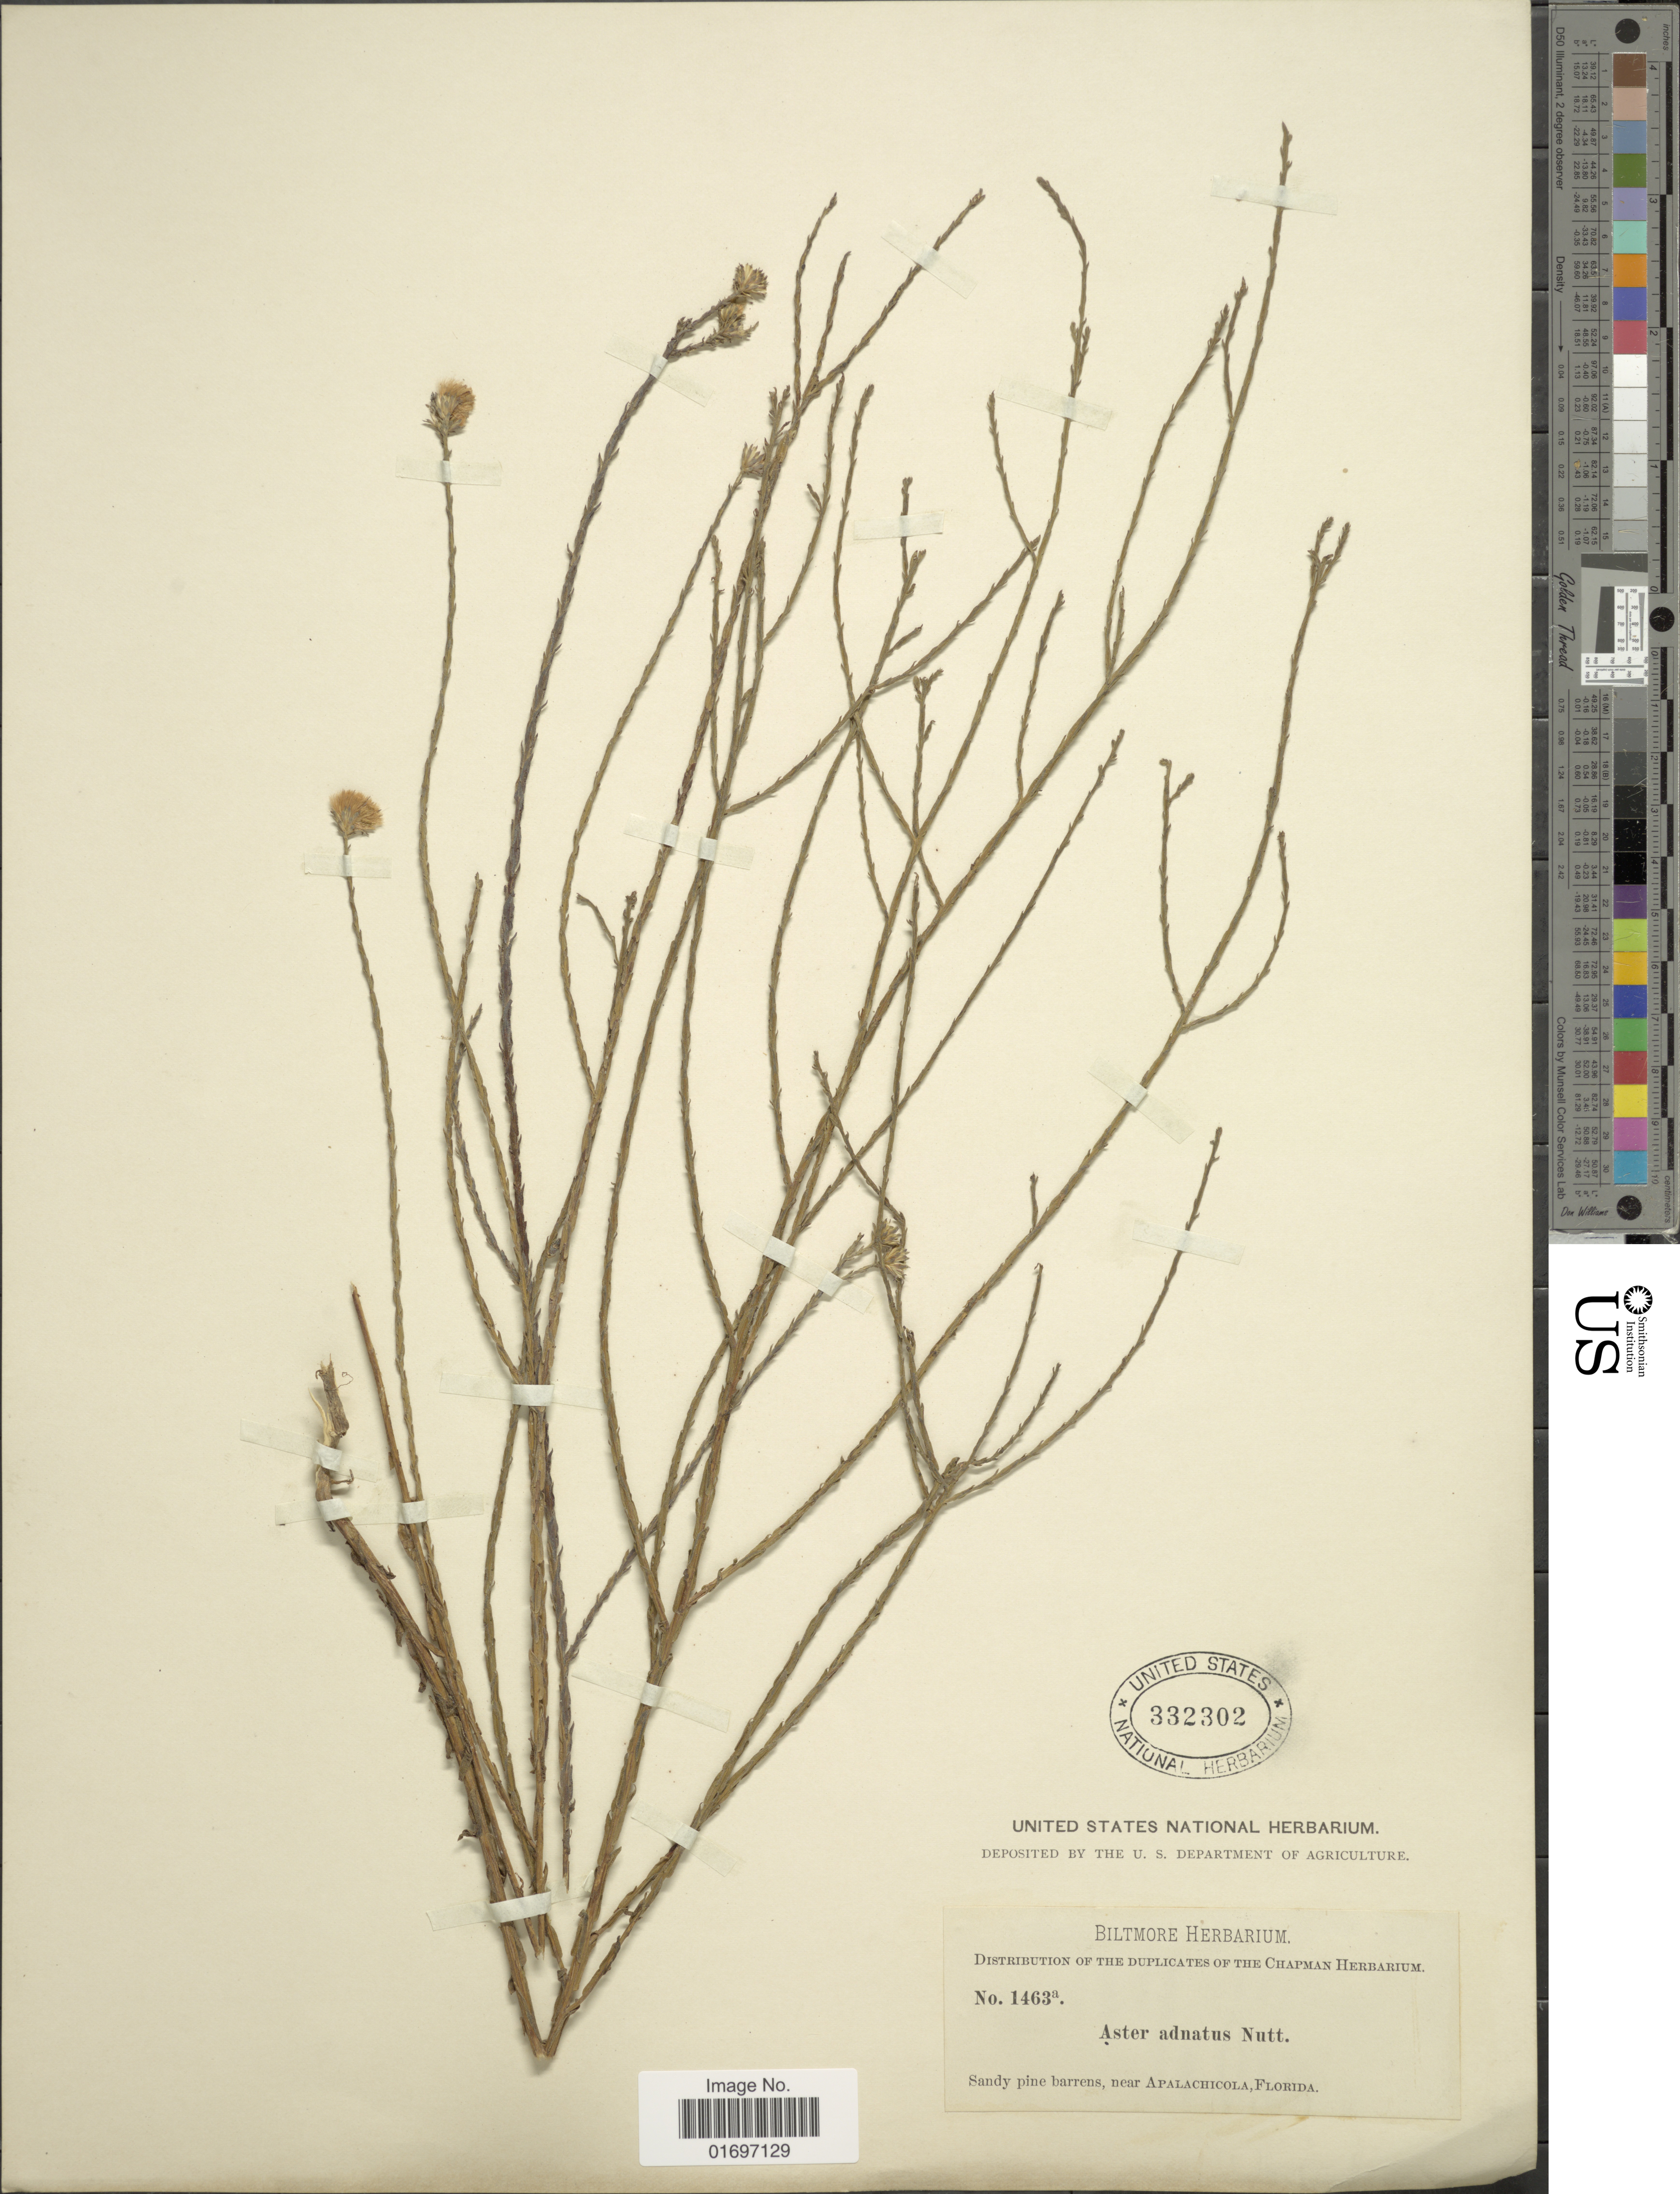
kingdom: Plantae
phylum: Tracheophyta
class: Magnoliopsida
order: Asterales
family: Asteraceae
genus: Symphyotrichum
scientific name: Symphyotrichum adnatum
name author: (Nutt.) G.L. Nesom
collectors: ex herb. Biltmore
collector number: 1463a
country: United States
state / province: Florida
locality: Sandy pine barrens, near Apalachicola, Florida.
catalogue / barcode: US 332302